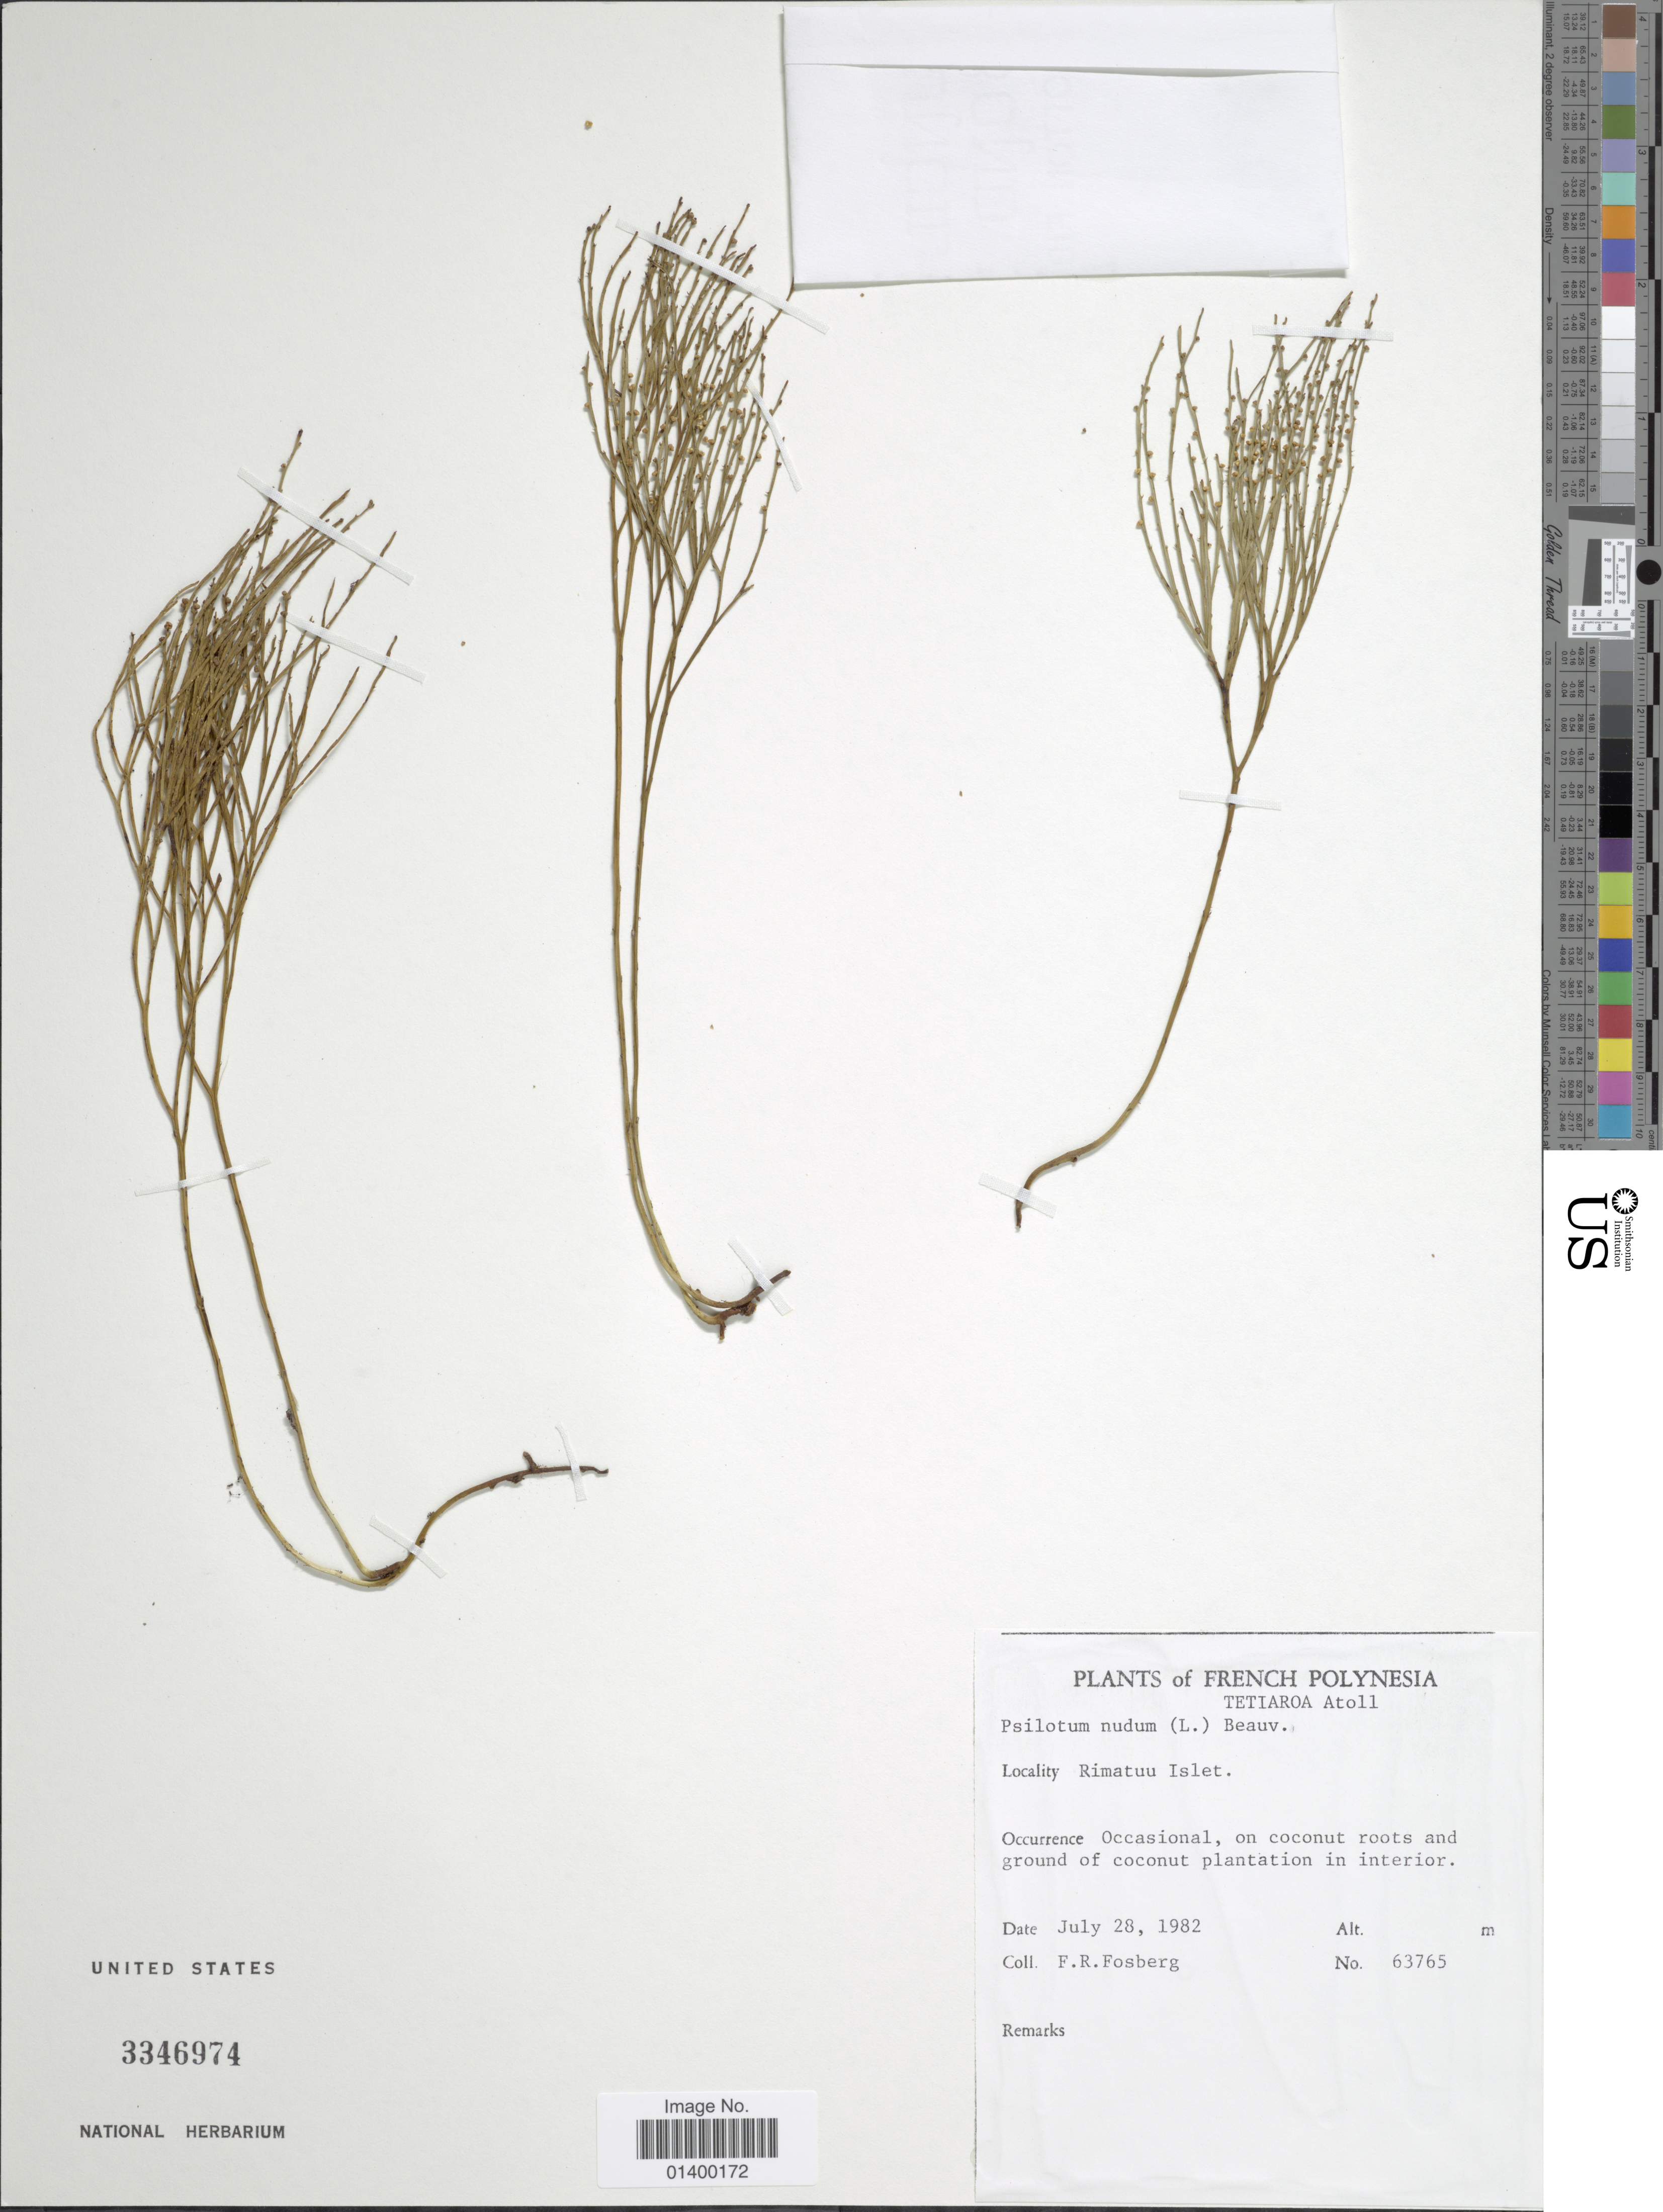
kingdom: Plantae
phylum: Tracheophyta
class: Polypodiopsida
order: Psilotales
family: Psilotaceae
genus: Psilotum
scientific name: Psilotum nudum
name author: (L.) P. Beauv.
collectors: F. R. Fosberg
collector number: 63765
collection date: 1982-07-28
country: French Polynesia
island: Tetiaroa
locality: Tetiaroa Atoll, Rimatuu Islet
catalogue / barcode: US 3346974